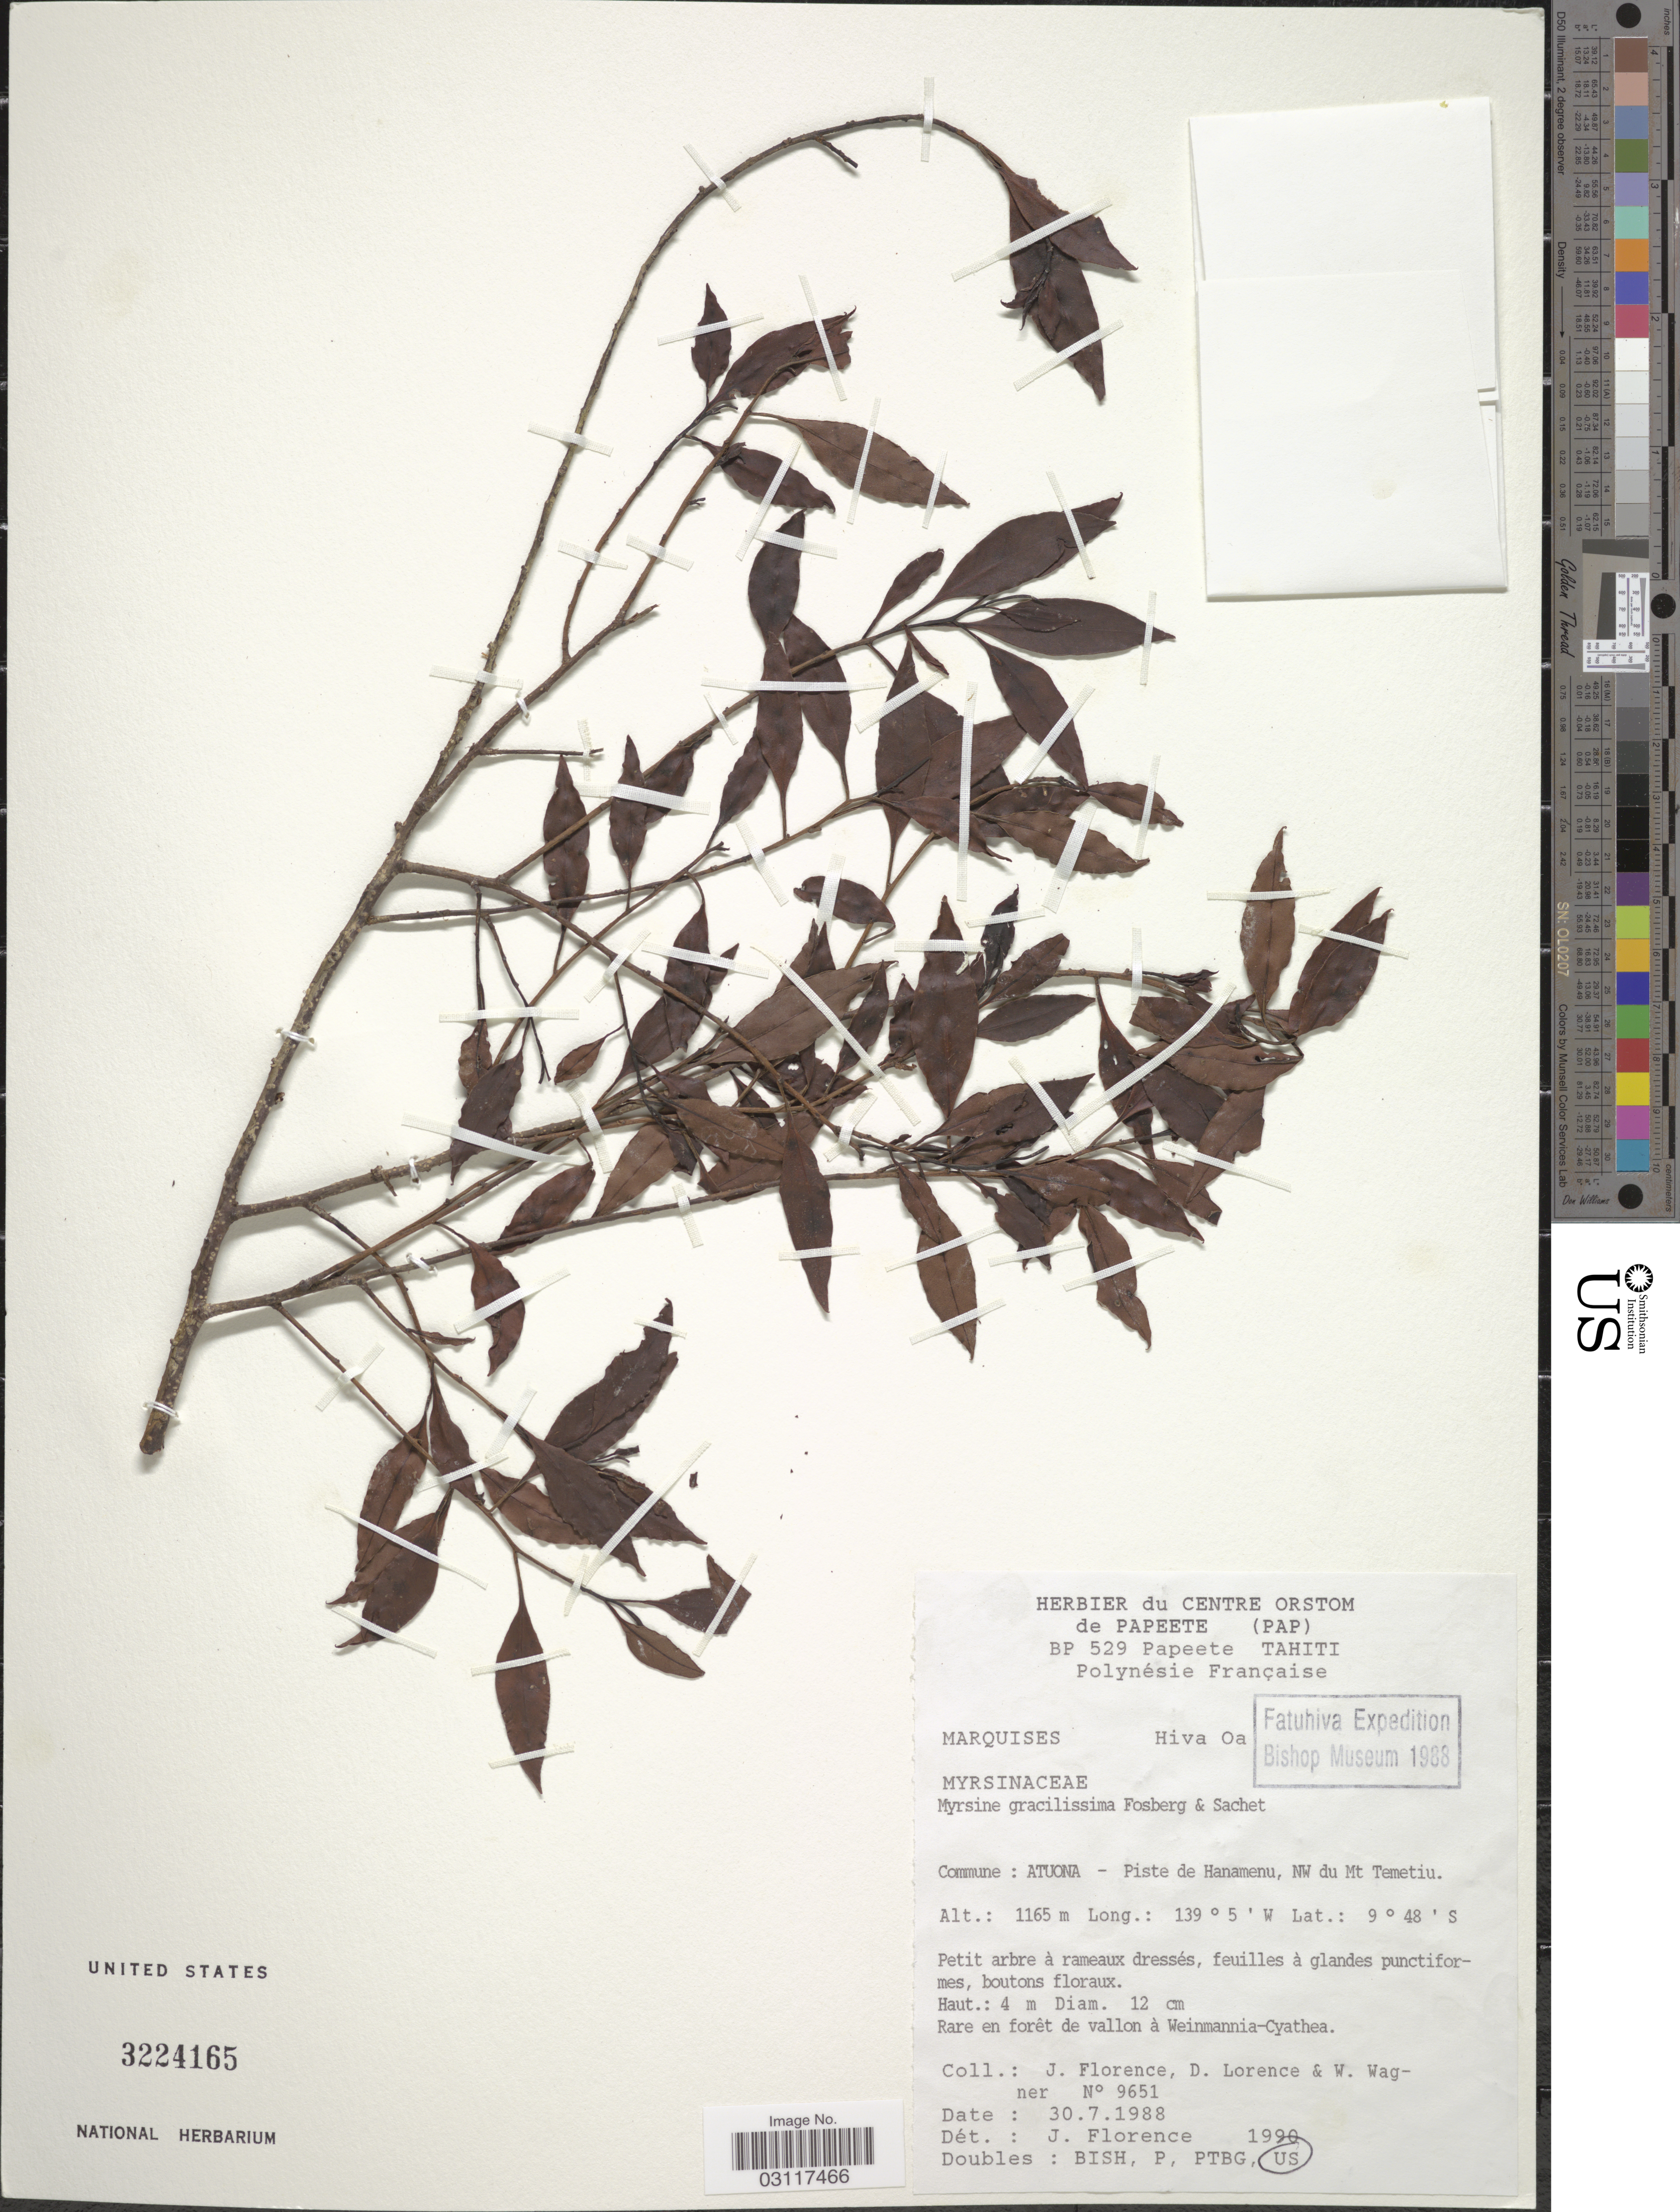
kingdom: Plantae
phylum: Tracheophyta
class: Magnoliopsida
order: Ericales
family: Primulaceae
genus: Myrsine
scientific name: Myrsine gracilissima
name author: Fosberg & Sachet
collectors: J. Florence, D. Lorence & W. Wagner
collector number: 9651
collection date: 1988-07-30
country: French Polynesia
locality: Marquises, Hiva Oa. Atuona - Piste de Hanamenu, NW du Mt Temetiu.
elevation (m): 1165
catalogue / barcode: US 3224165